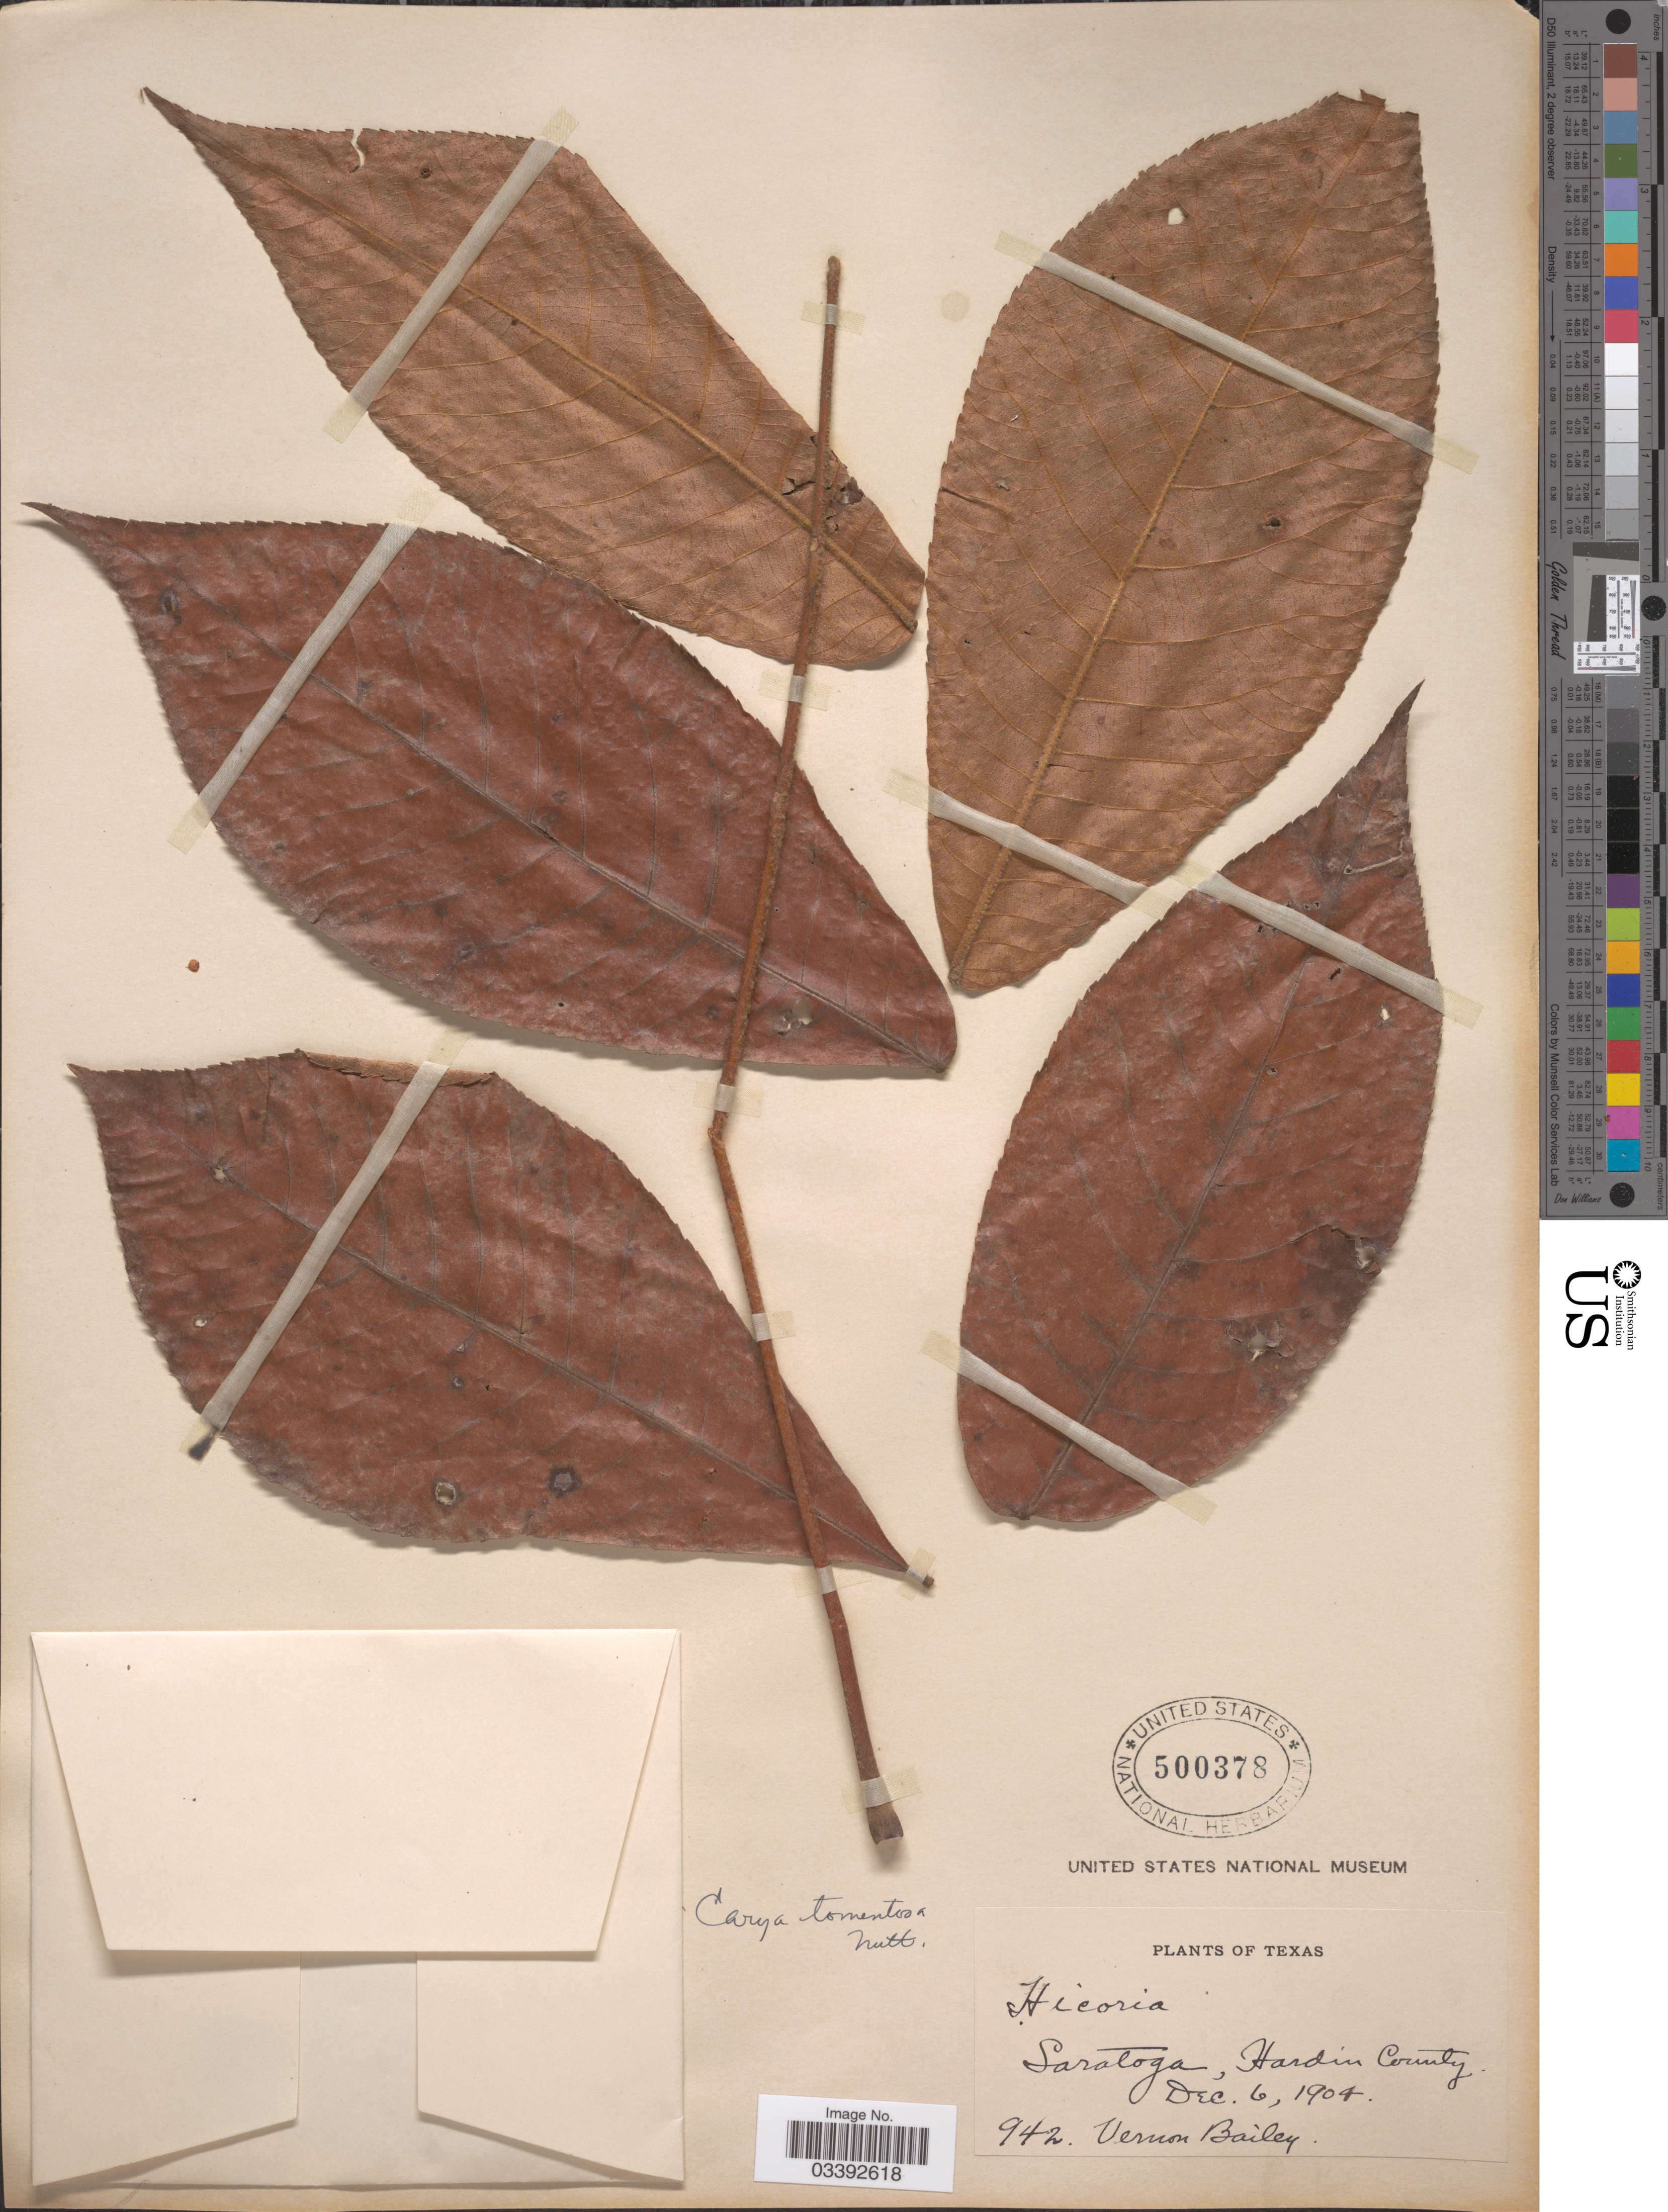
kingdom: Plantae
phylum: Tracheophyta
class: Magnoliopsida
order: Fagales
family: Juglandaceae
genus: Carya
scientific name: Carya tomentosa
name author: (Lam.) Nutt.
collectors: V. O. Bailey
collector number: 942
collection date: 1904-12-06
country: United States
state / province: Texas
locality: Saratoga, Hardin County.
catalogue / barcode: US 500378